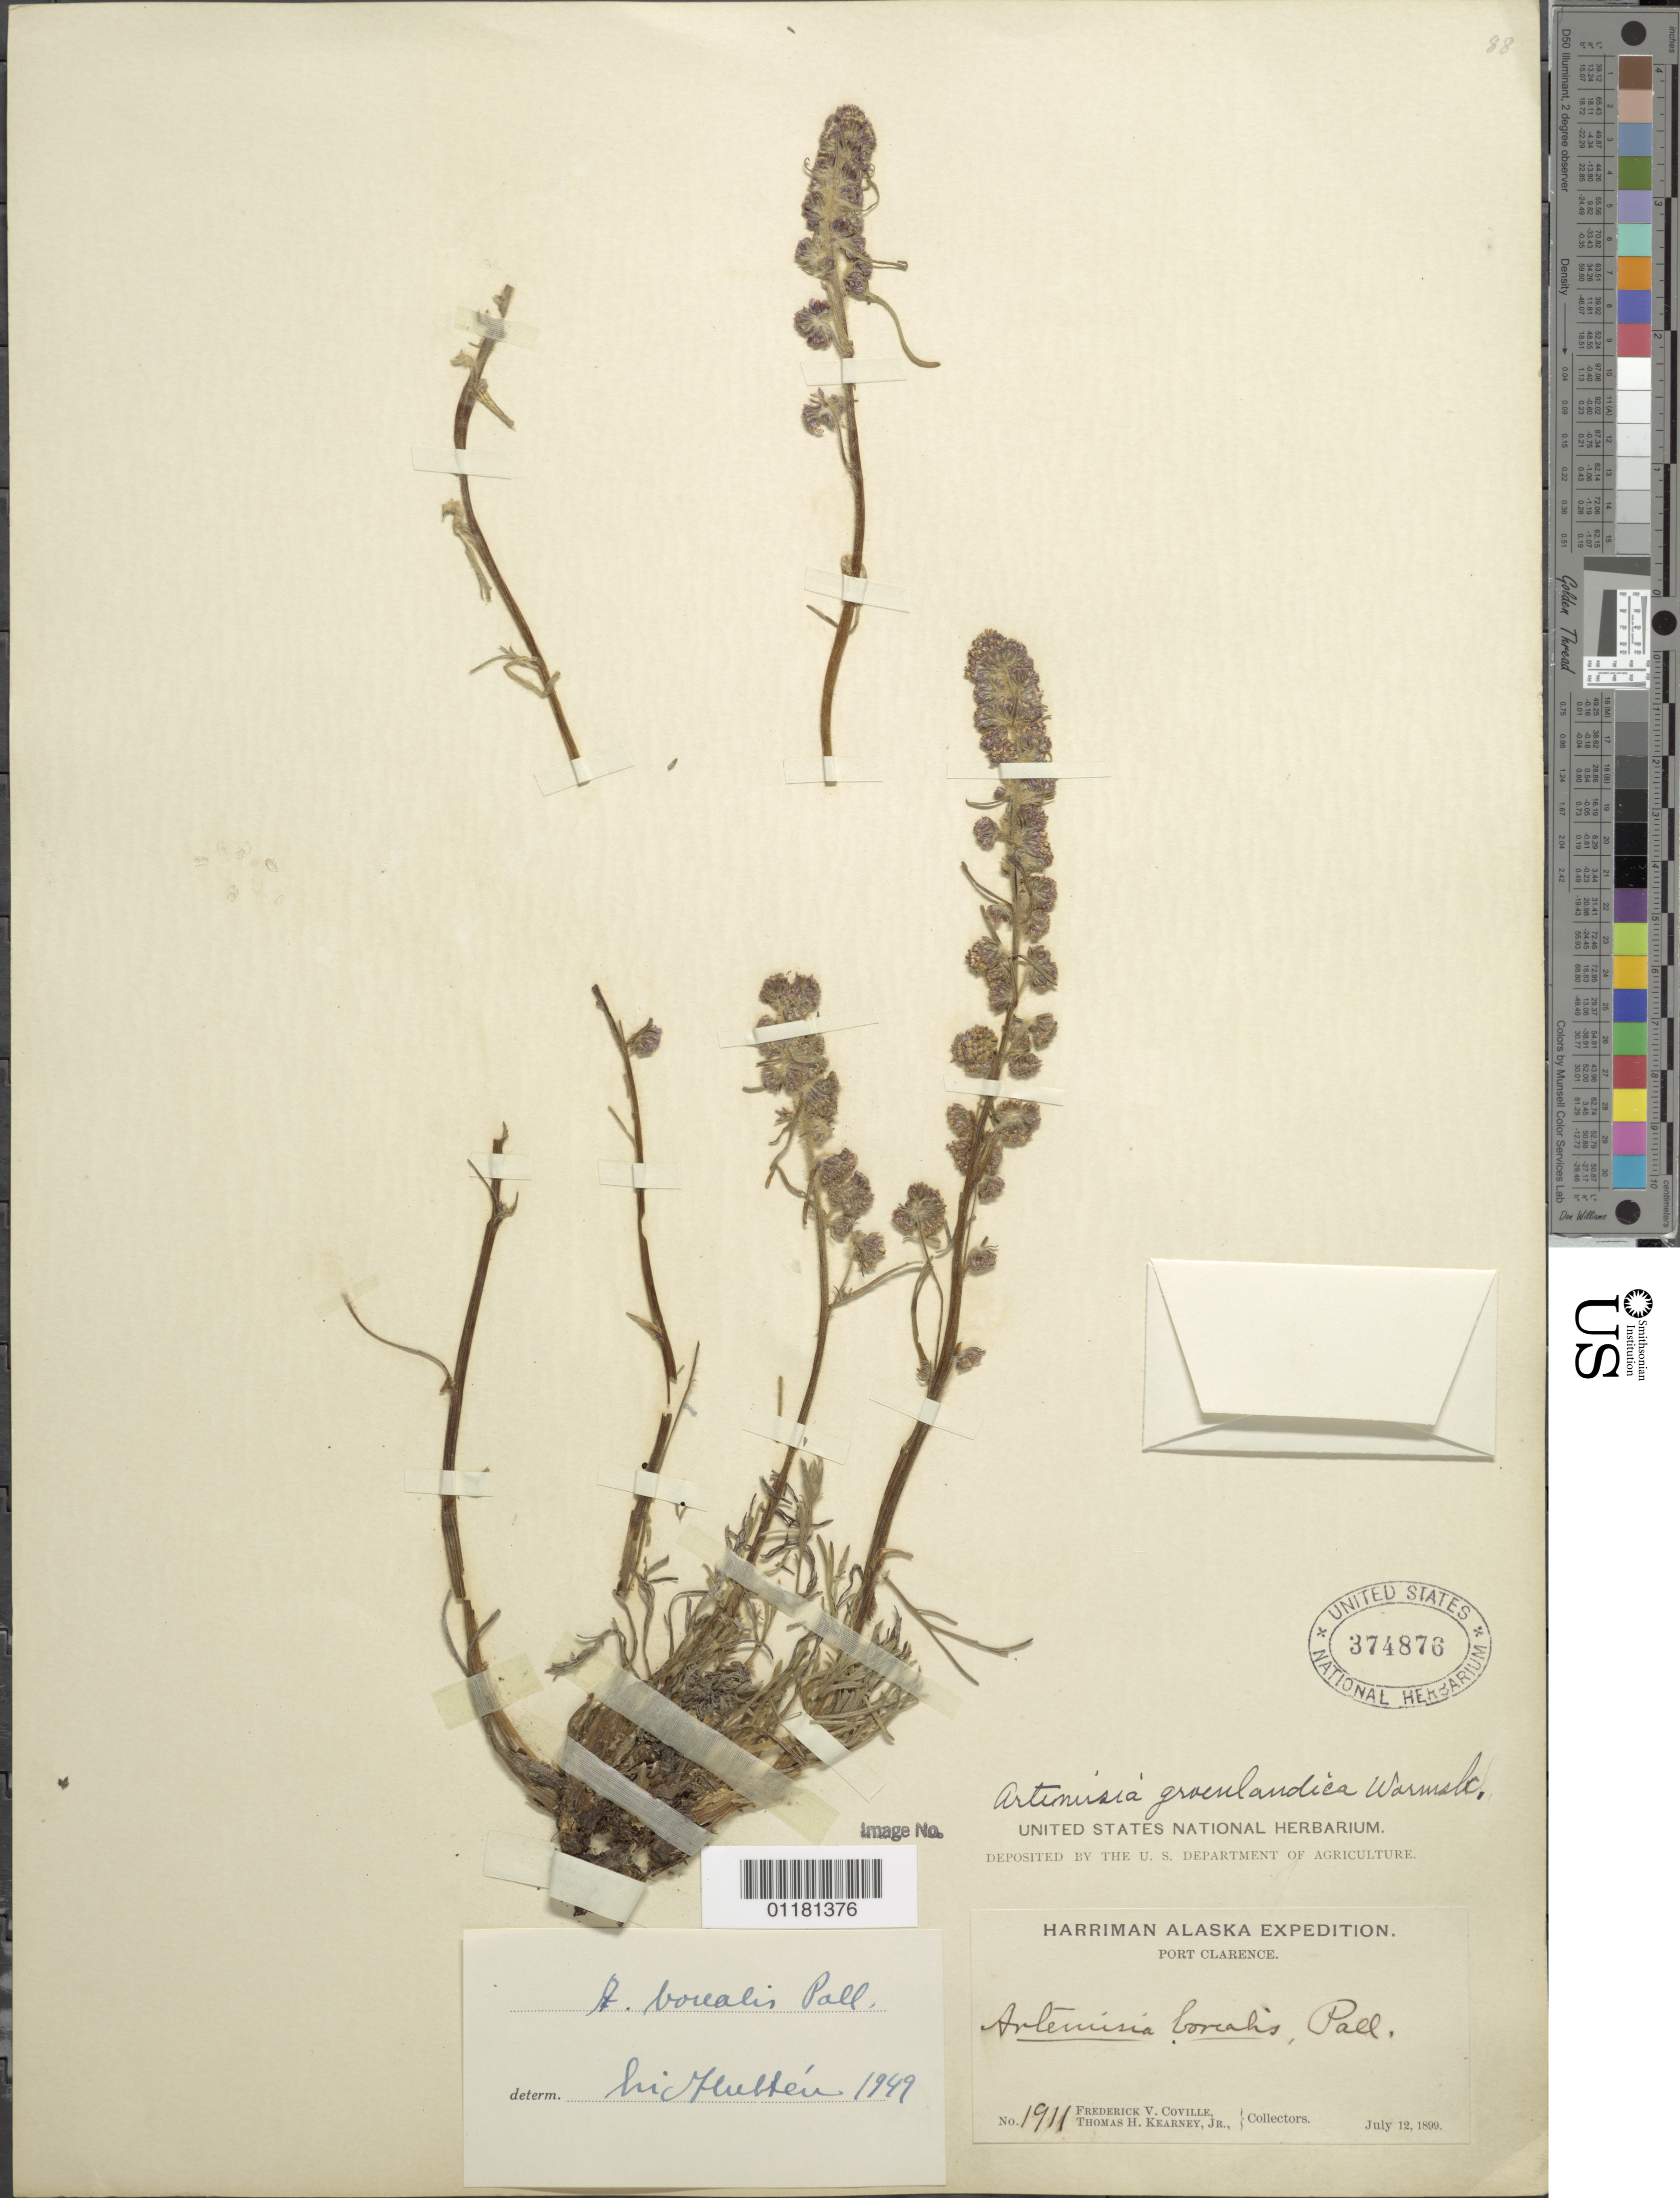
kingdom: Plantae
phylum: Tracheophyta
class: Magnoliopsida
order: Asterales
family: Asteraceae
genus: Artemisia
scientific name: Artemisia borealis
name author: Pall.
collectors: F. V. Coville & T. H. Kearney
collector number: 1911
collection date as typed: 12 Jul 1899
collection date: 1899-07-12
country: United States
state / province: Alaska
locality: Port Clarence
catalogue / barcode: US 374876